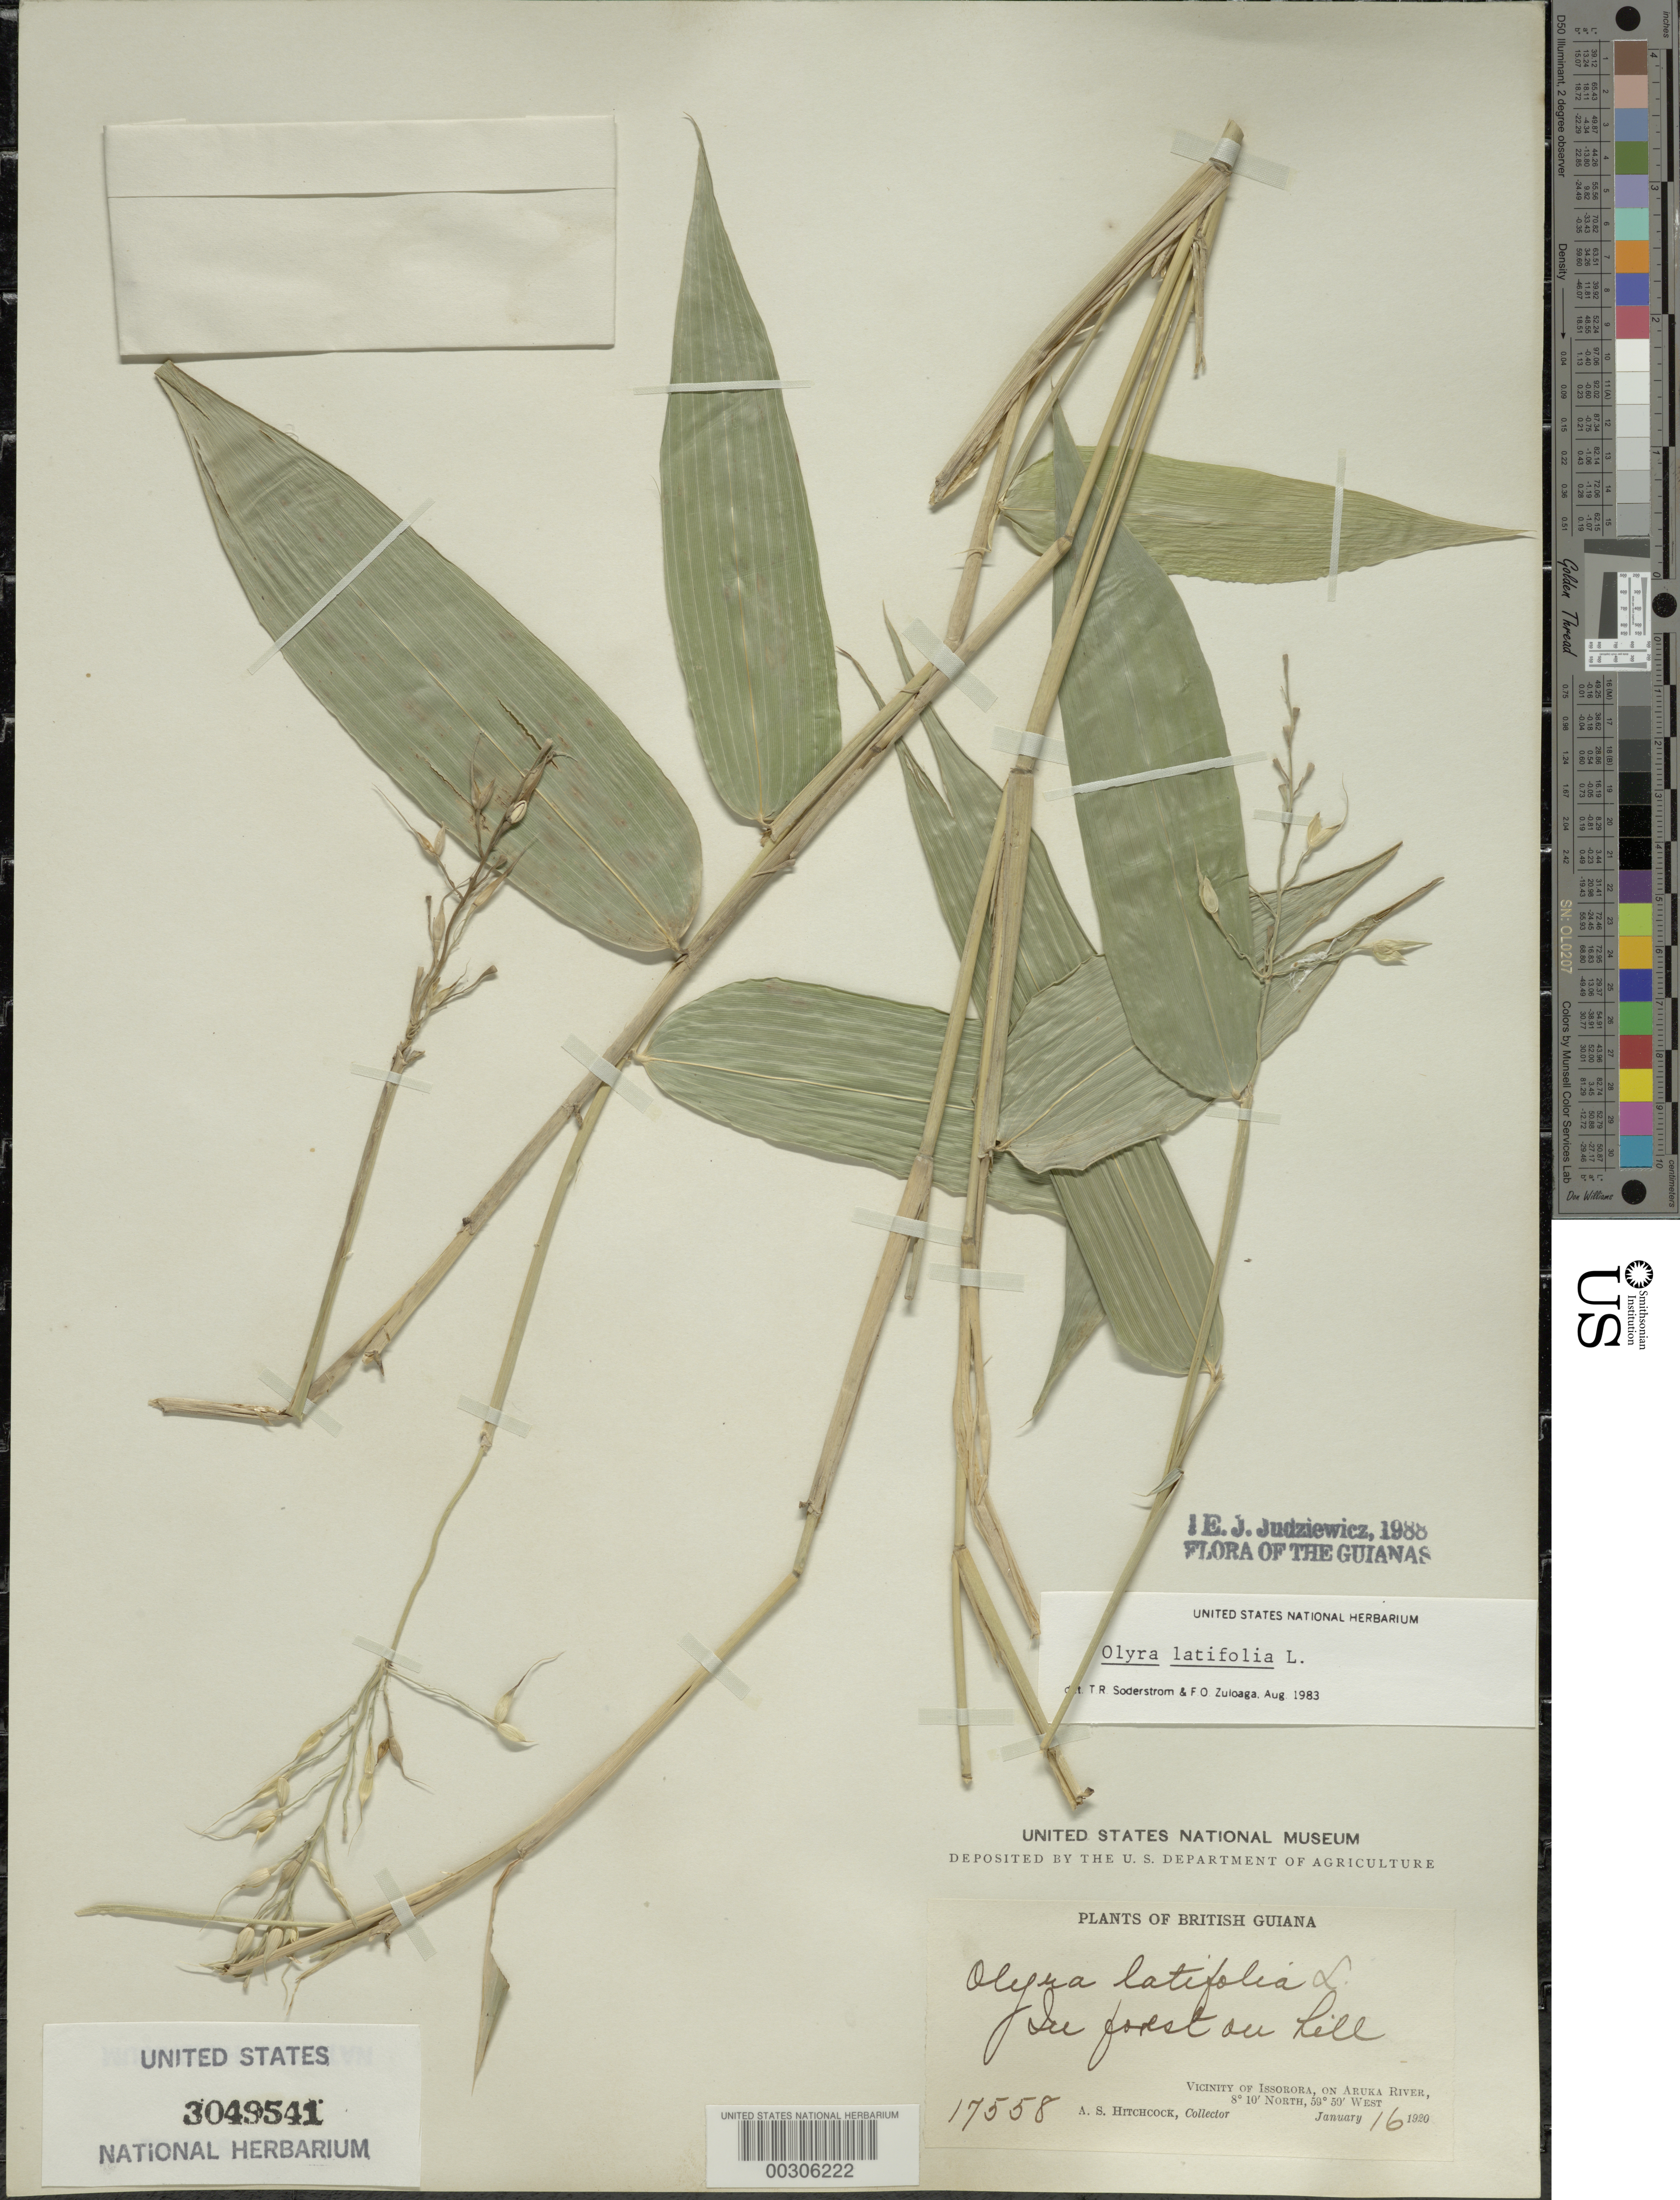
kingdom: Plantae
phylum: Tracheophyta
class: Liliopsida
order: Poales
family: Poaceae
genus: Olyra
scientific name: Olyra latifolia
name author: L.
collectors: A. S. Hitchcock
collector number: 17558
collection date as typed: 16 Jan 1920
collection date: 1920-01-16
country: Guyana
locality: Issorora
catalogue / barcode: US 3049541